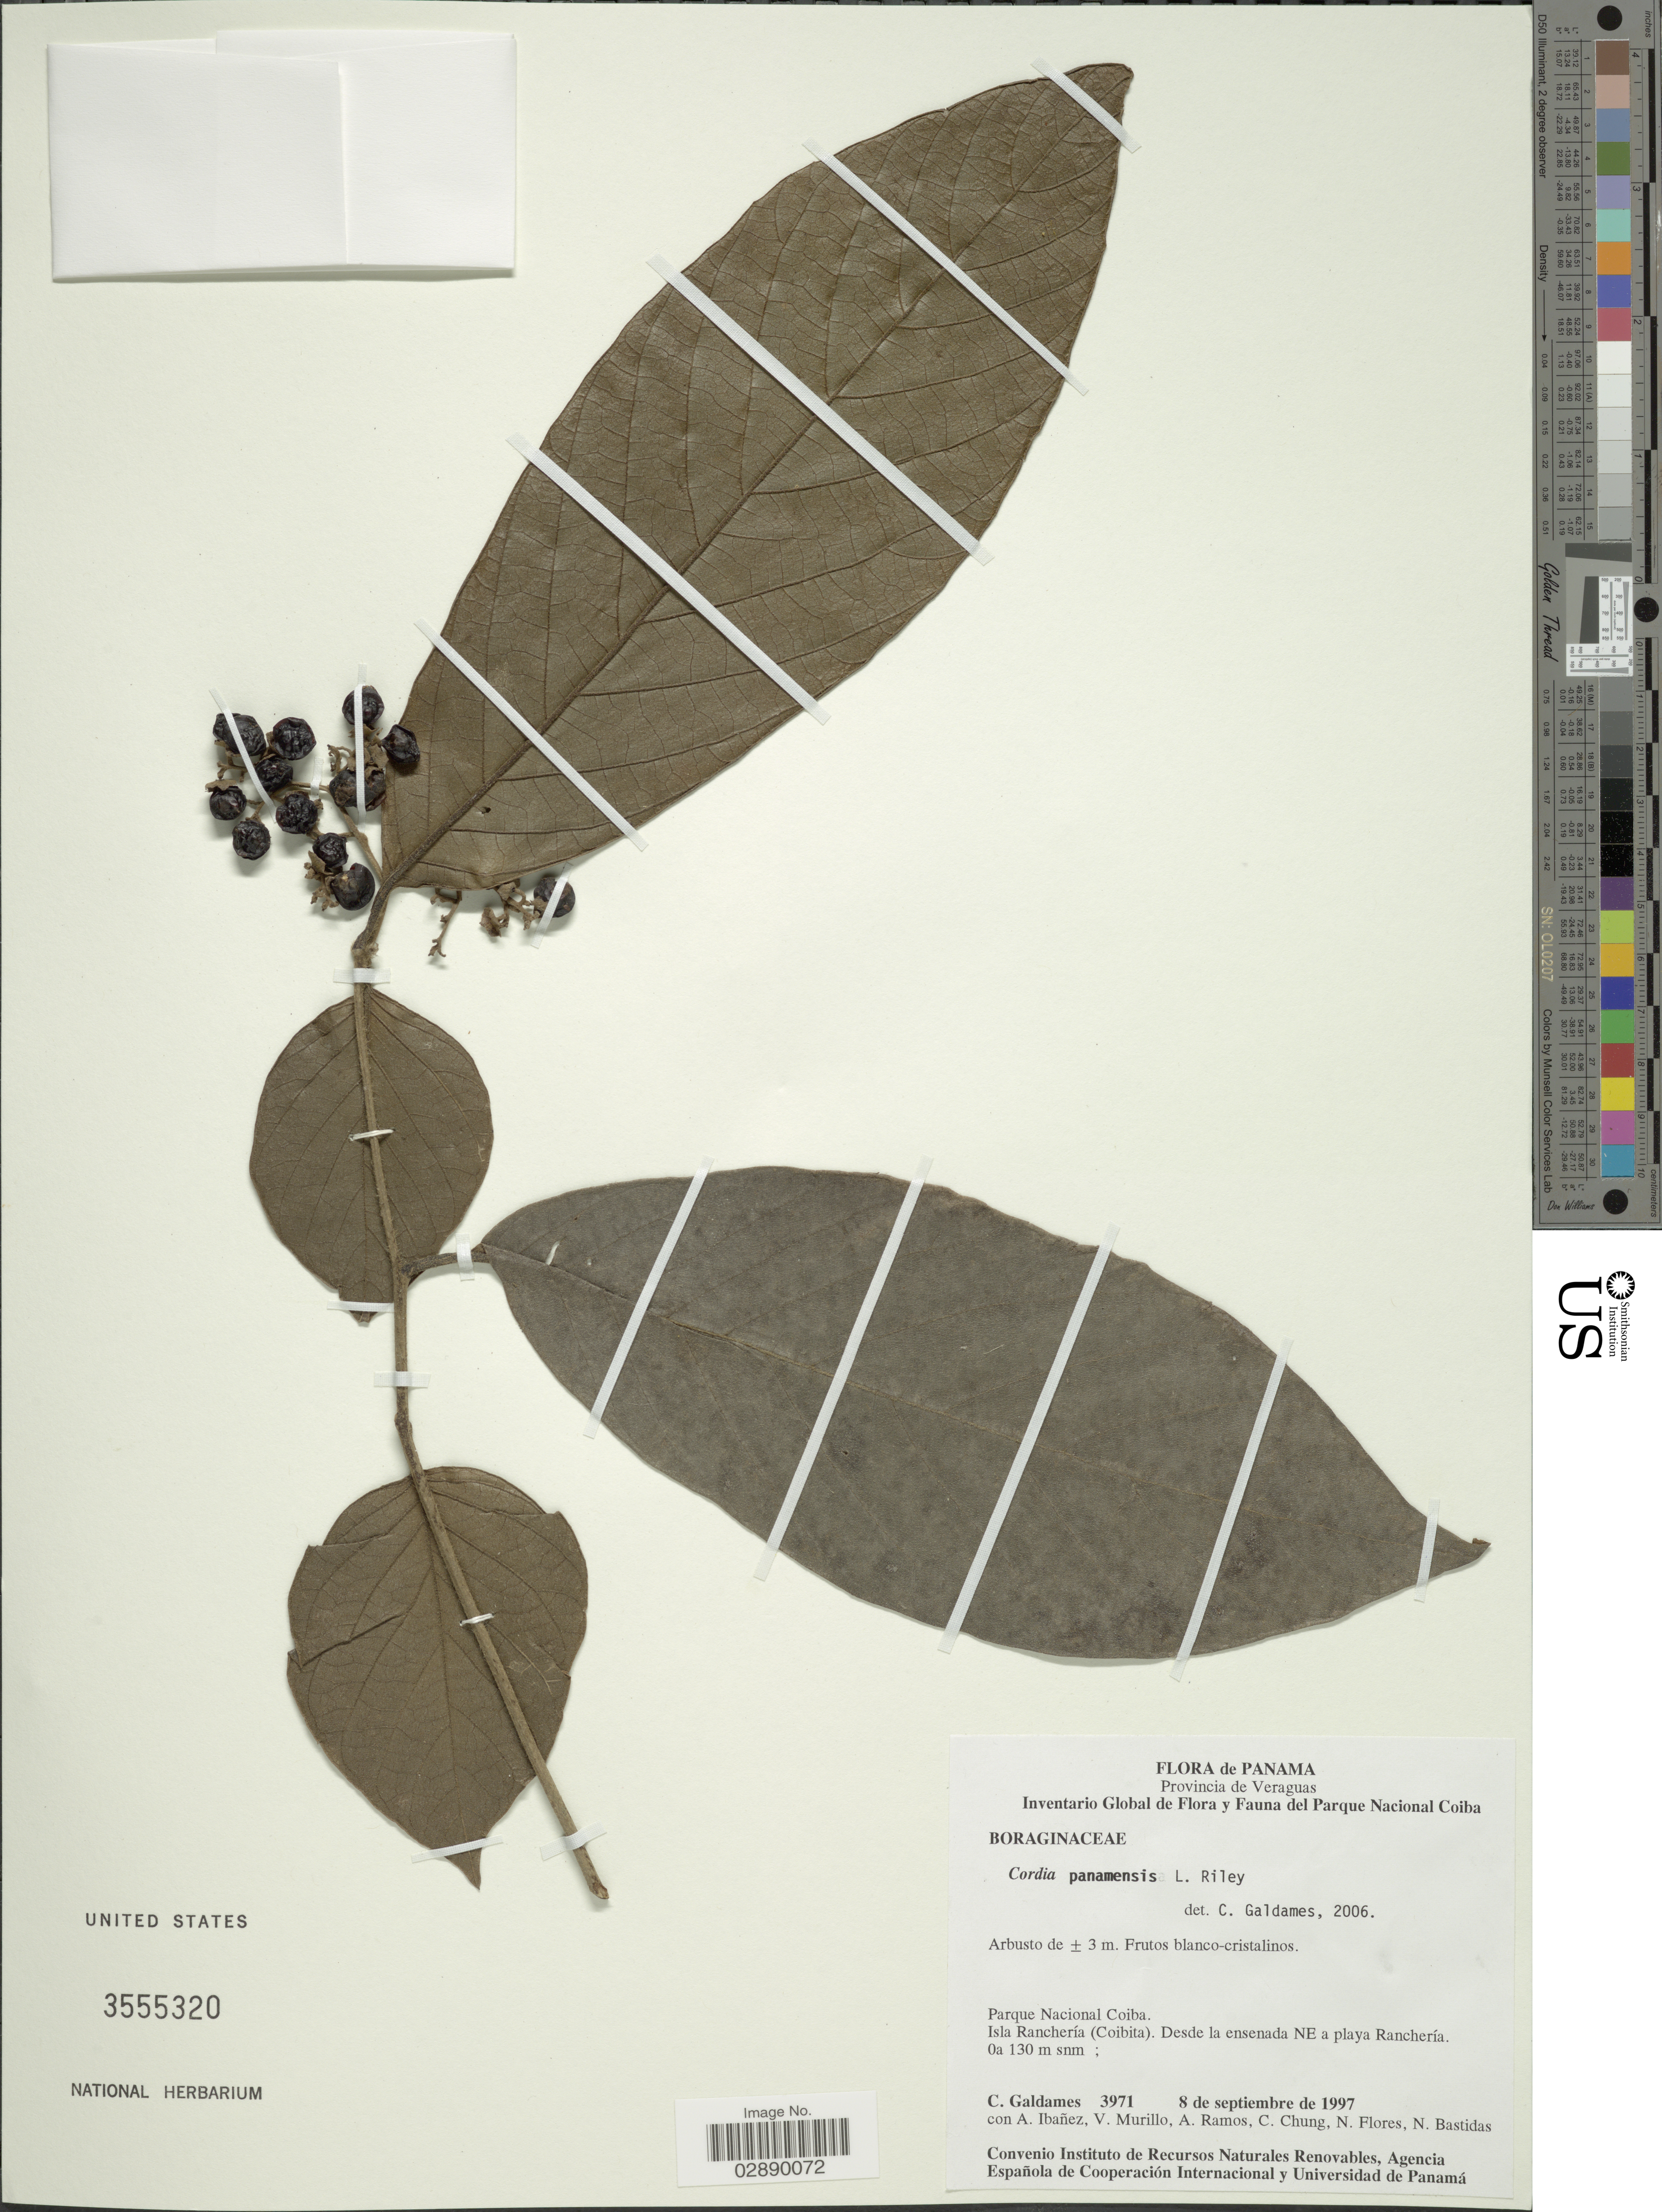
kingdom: Plantae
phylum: Tracheophyta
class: Magnoliopsida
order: Boraginales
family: Cordiaceae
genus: Cordia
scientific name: Cordia panamensis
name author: L. Riley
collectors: C. Galdames, A. Ibáñez, V. Murillo, A. Ramos & et al.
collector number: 3971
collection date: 1997-09-08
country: Panama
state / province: Veraguas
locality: Provincia de Veraguas. Parque Nacional Coiba. Isla Ranchería (Coibita). Desde la ensenada NE a playa Ranchería.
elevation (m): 0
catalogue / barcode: US 3555320